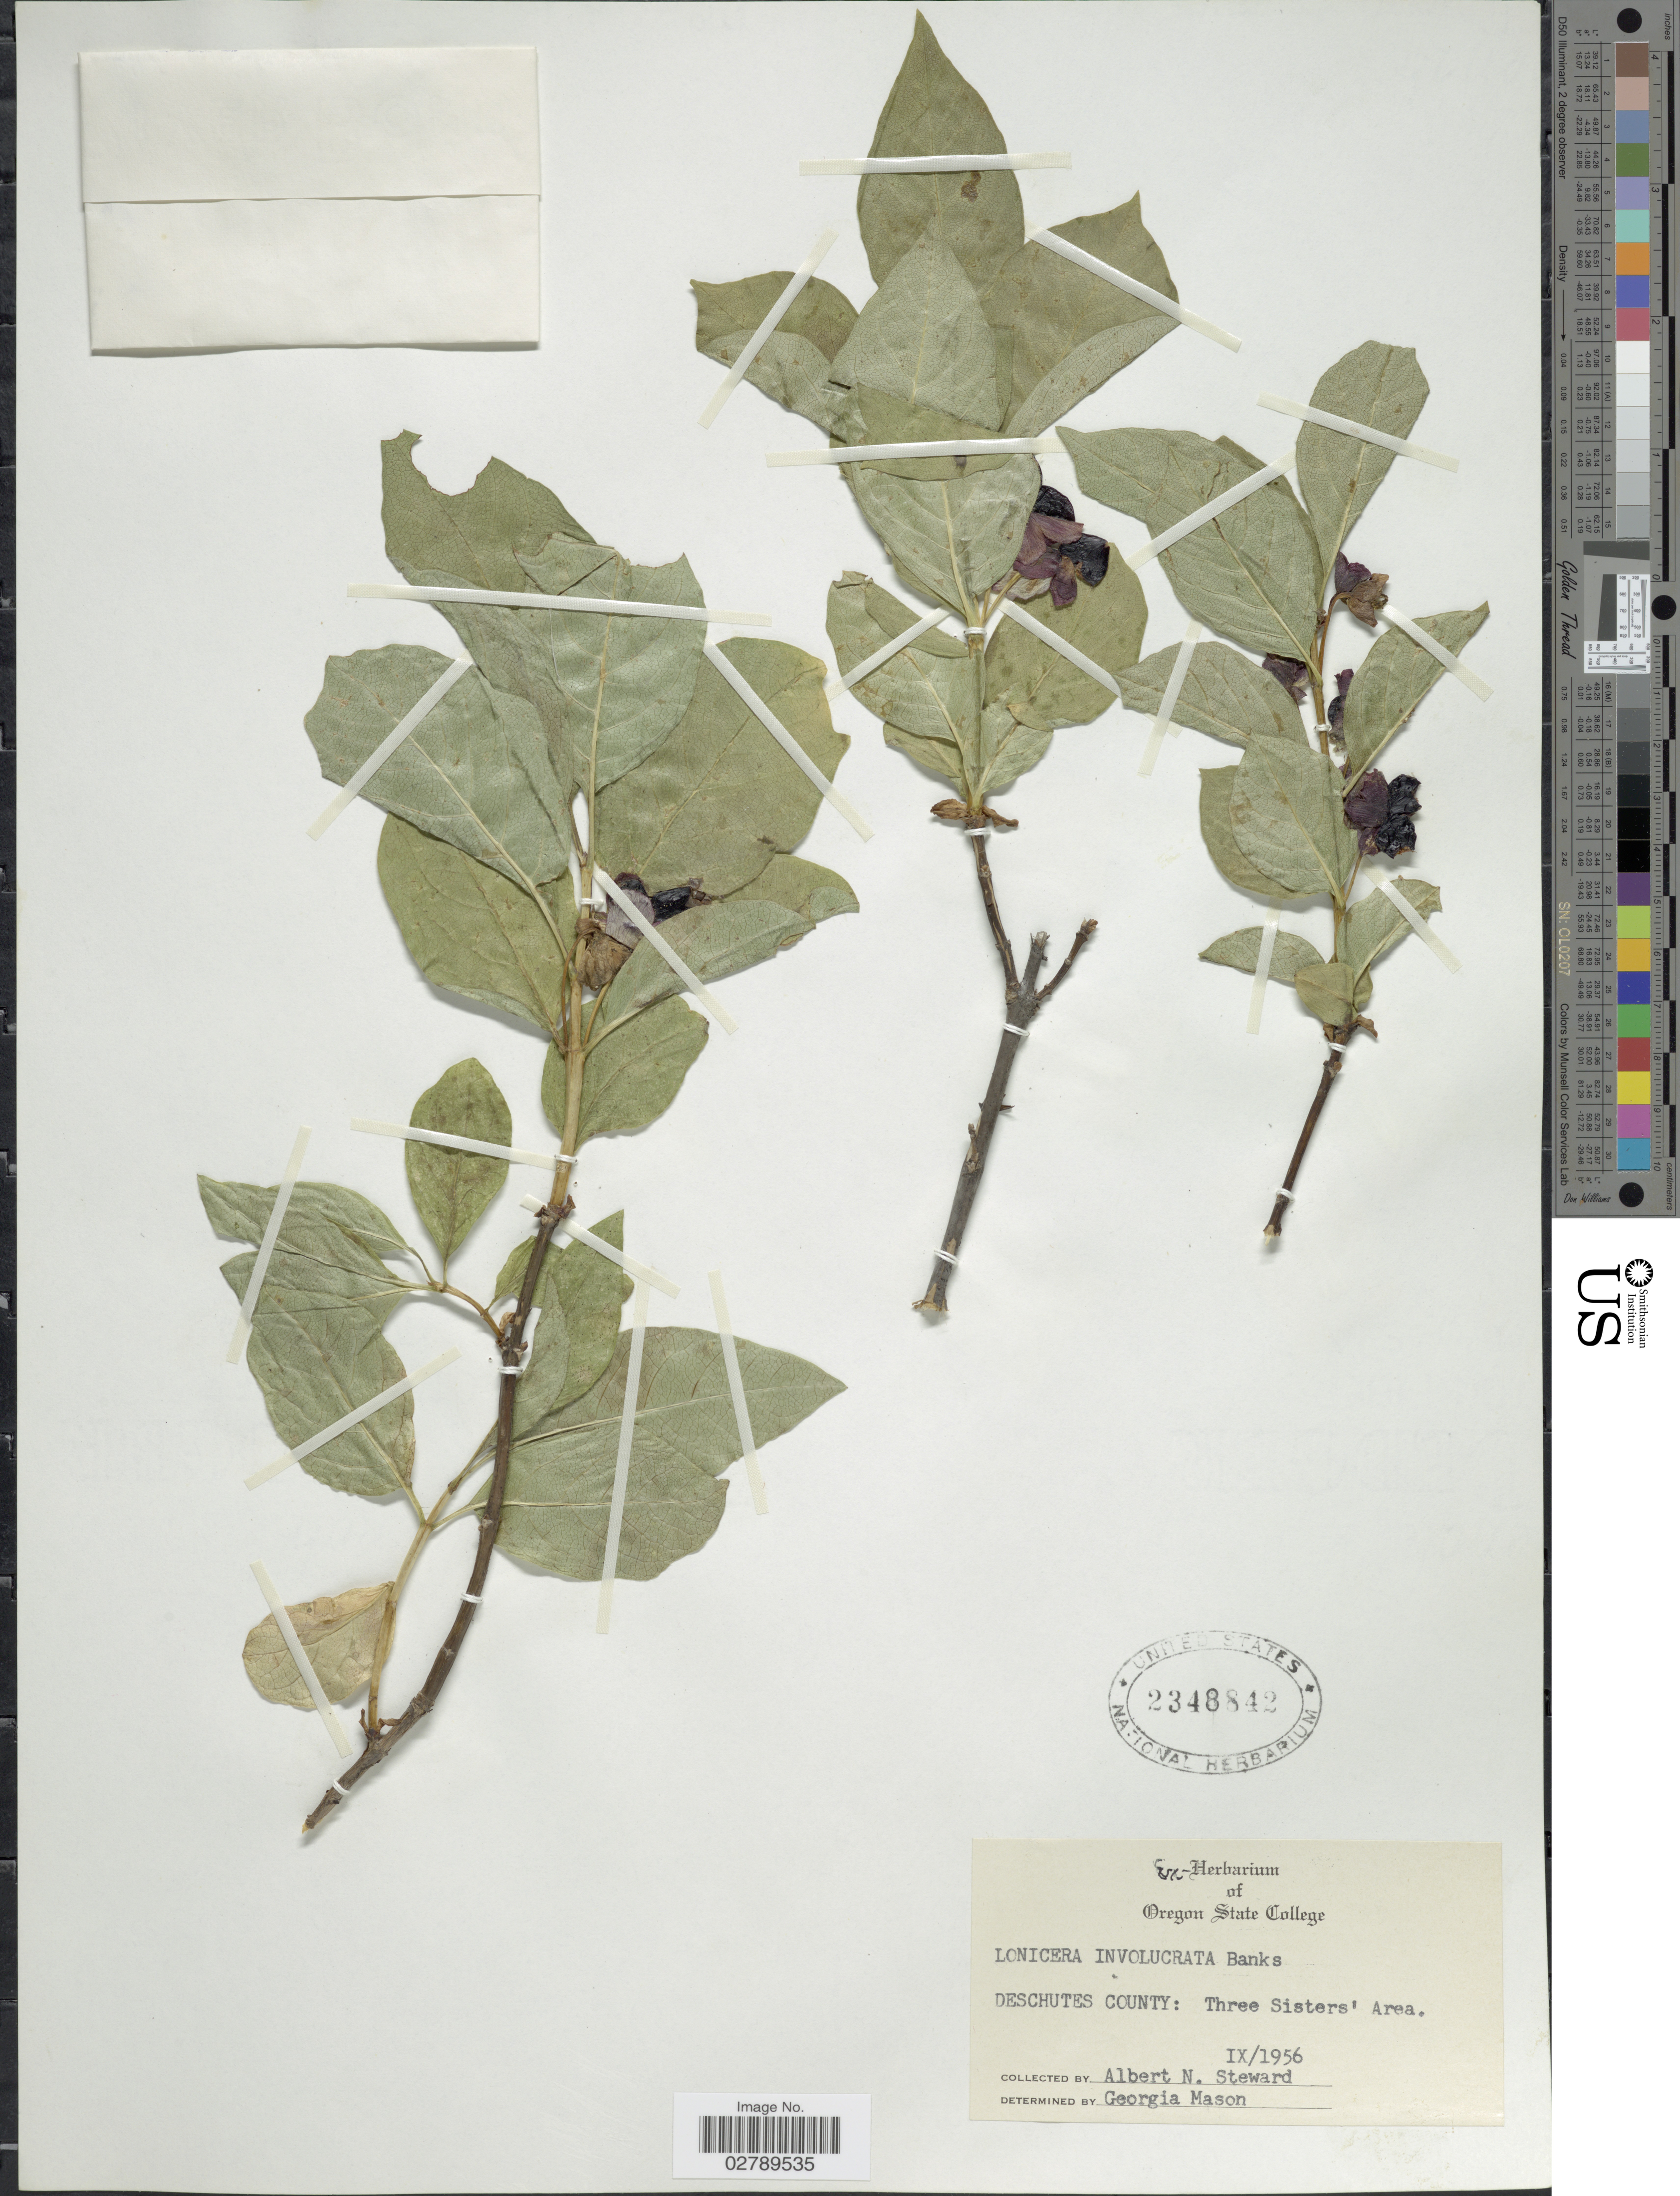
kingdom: Plantae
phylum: Tracheophyta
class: Magnoliopsida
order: Dipsacales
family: Caprifoliaceae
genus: Lonicera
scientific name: Lonicera involucrata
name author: (Richardson) Banks ex Spreng.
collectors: A. N. Steward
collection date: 1956-09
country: United States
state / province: Oregon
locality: Deschutes County: Three Sisters' Area.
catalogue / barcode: US 2348842